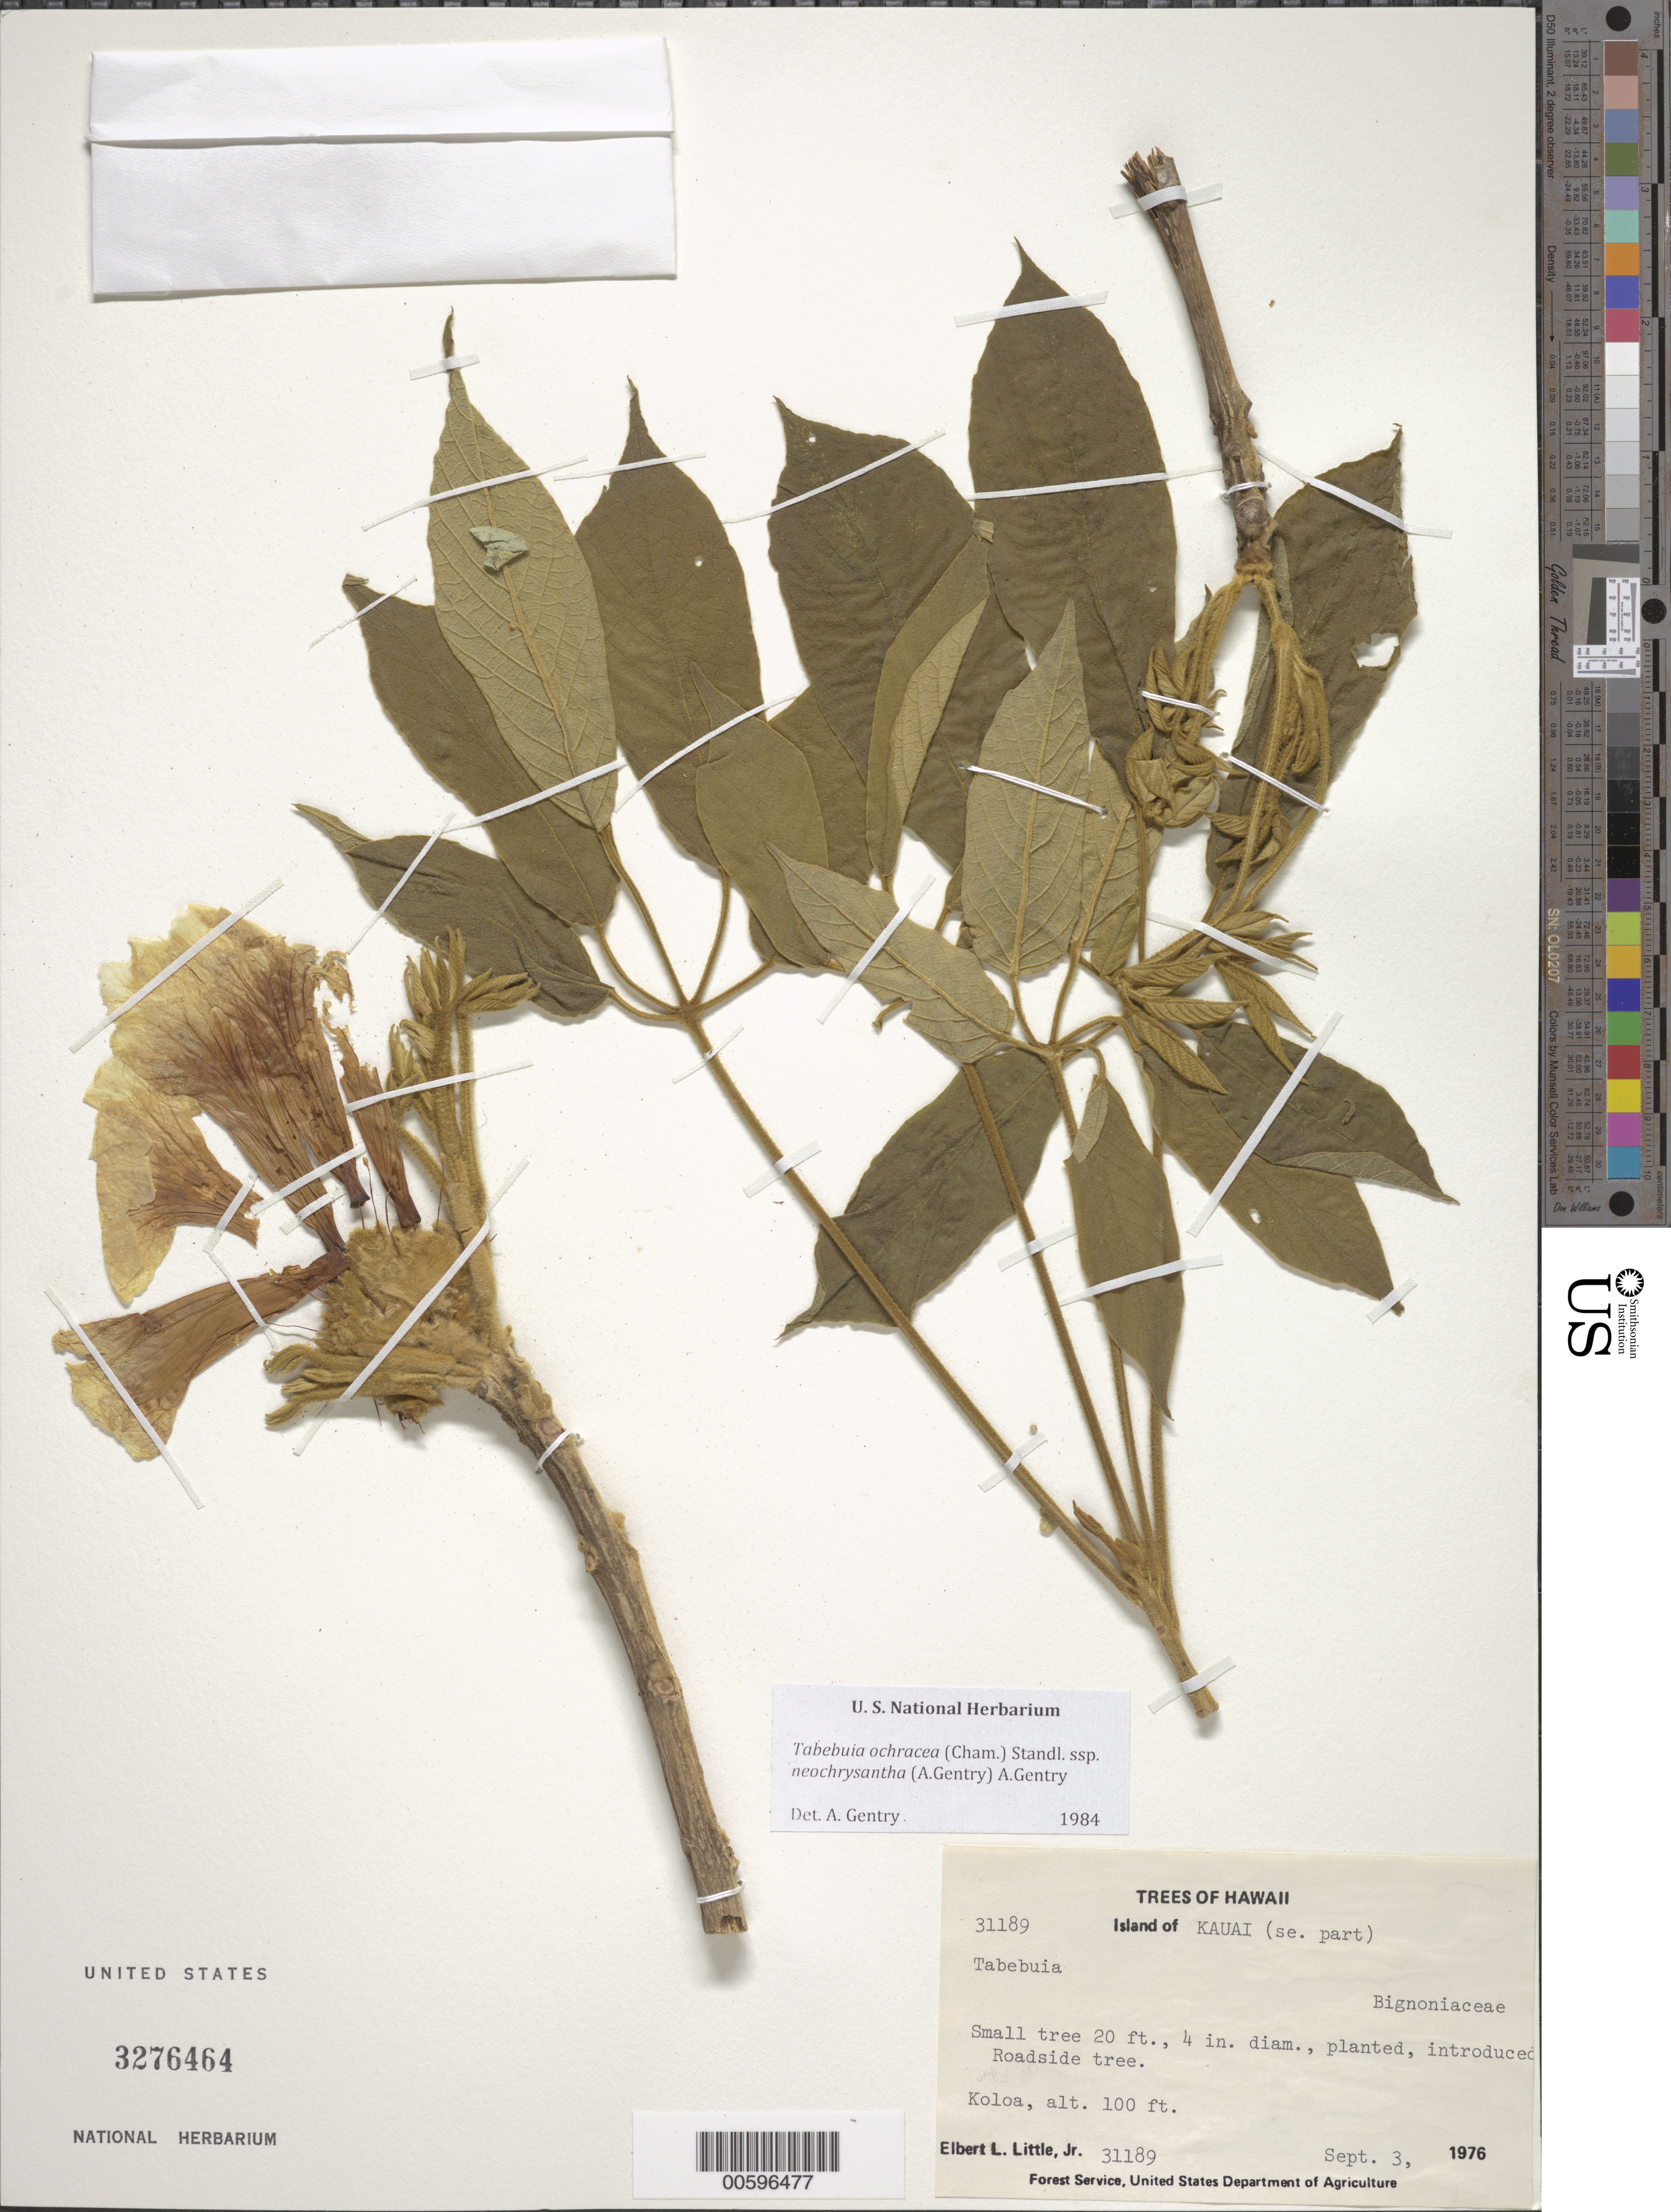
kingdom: Plantae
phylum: Tracheophyta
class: Magnoliopsida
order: Lamiales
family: Bignoniaceae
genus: Handroanthus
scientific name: Handroanthus ochraceus subsp. neochrysanthus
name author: (A.H. Gentry) S.O. Grose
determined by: Gentry, A. H.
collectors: E. L. Little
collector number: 31189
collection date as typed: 3 Sep 1976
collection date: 1976-09-03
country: United States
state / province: Hawaii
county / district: Kauai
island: Kaua'i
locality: SE Kauai, Koloa.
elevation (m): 30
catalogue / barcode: US 3276464